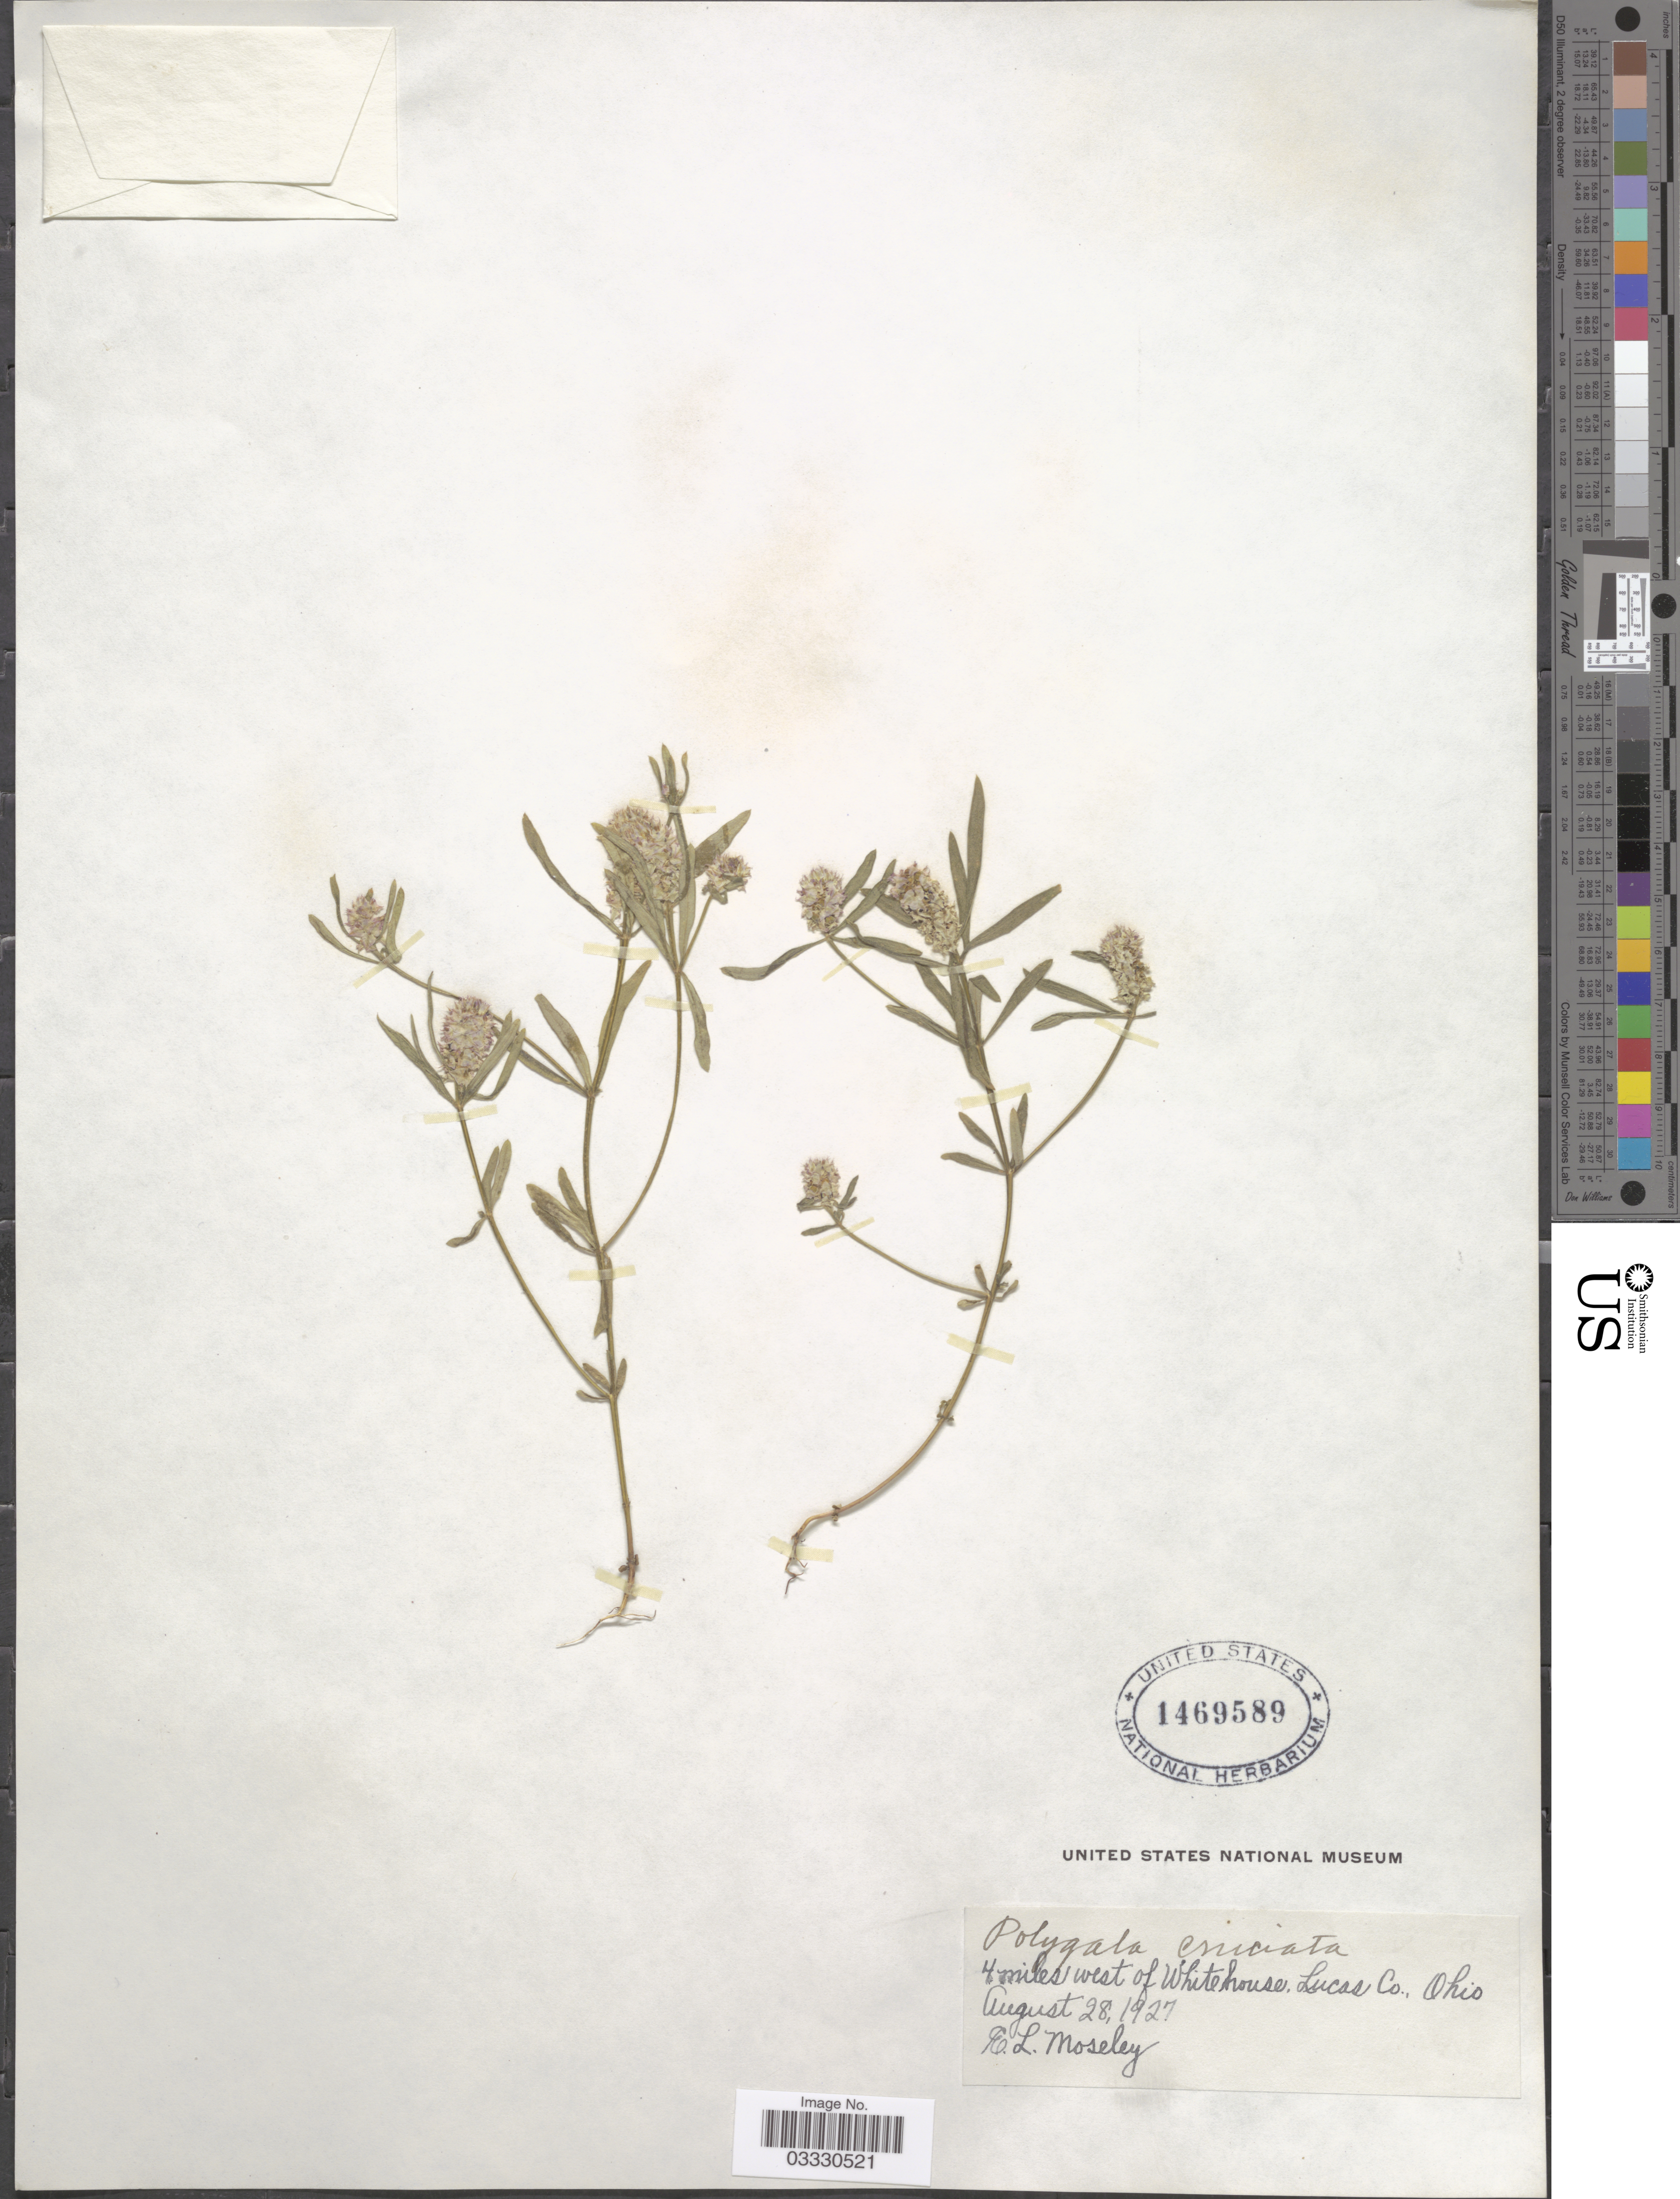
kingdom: Plantae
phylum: Tracheophyta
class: Magnoliopsida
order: Fabales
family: Polygalaceae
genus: Polygala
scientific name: Polygala cruciata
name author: L.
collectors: E. Moseley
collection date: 1927-08-28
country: United States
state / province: Ohio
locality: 4 miles west of Whitehouse, Lucas Co.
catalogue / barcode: US 1469589